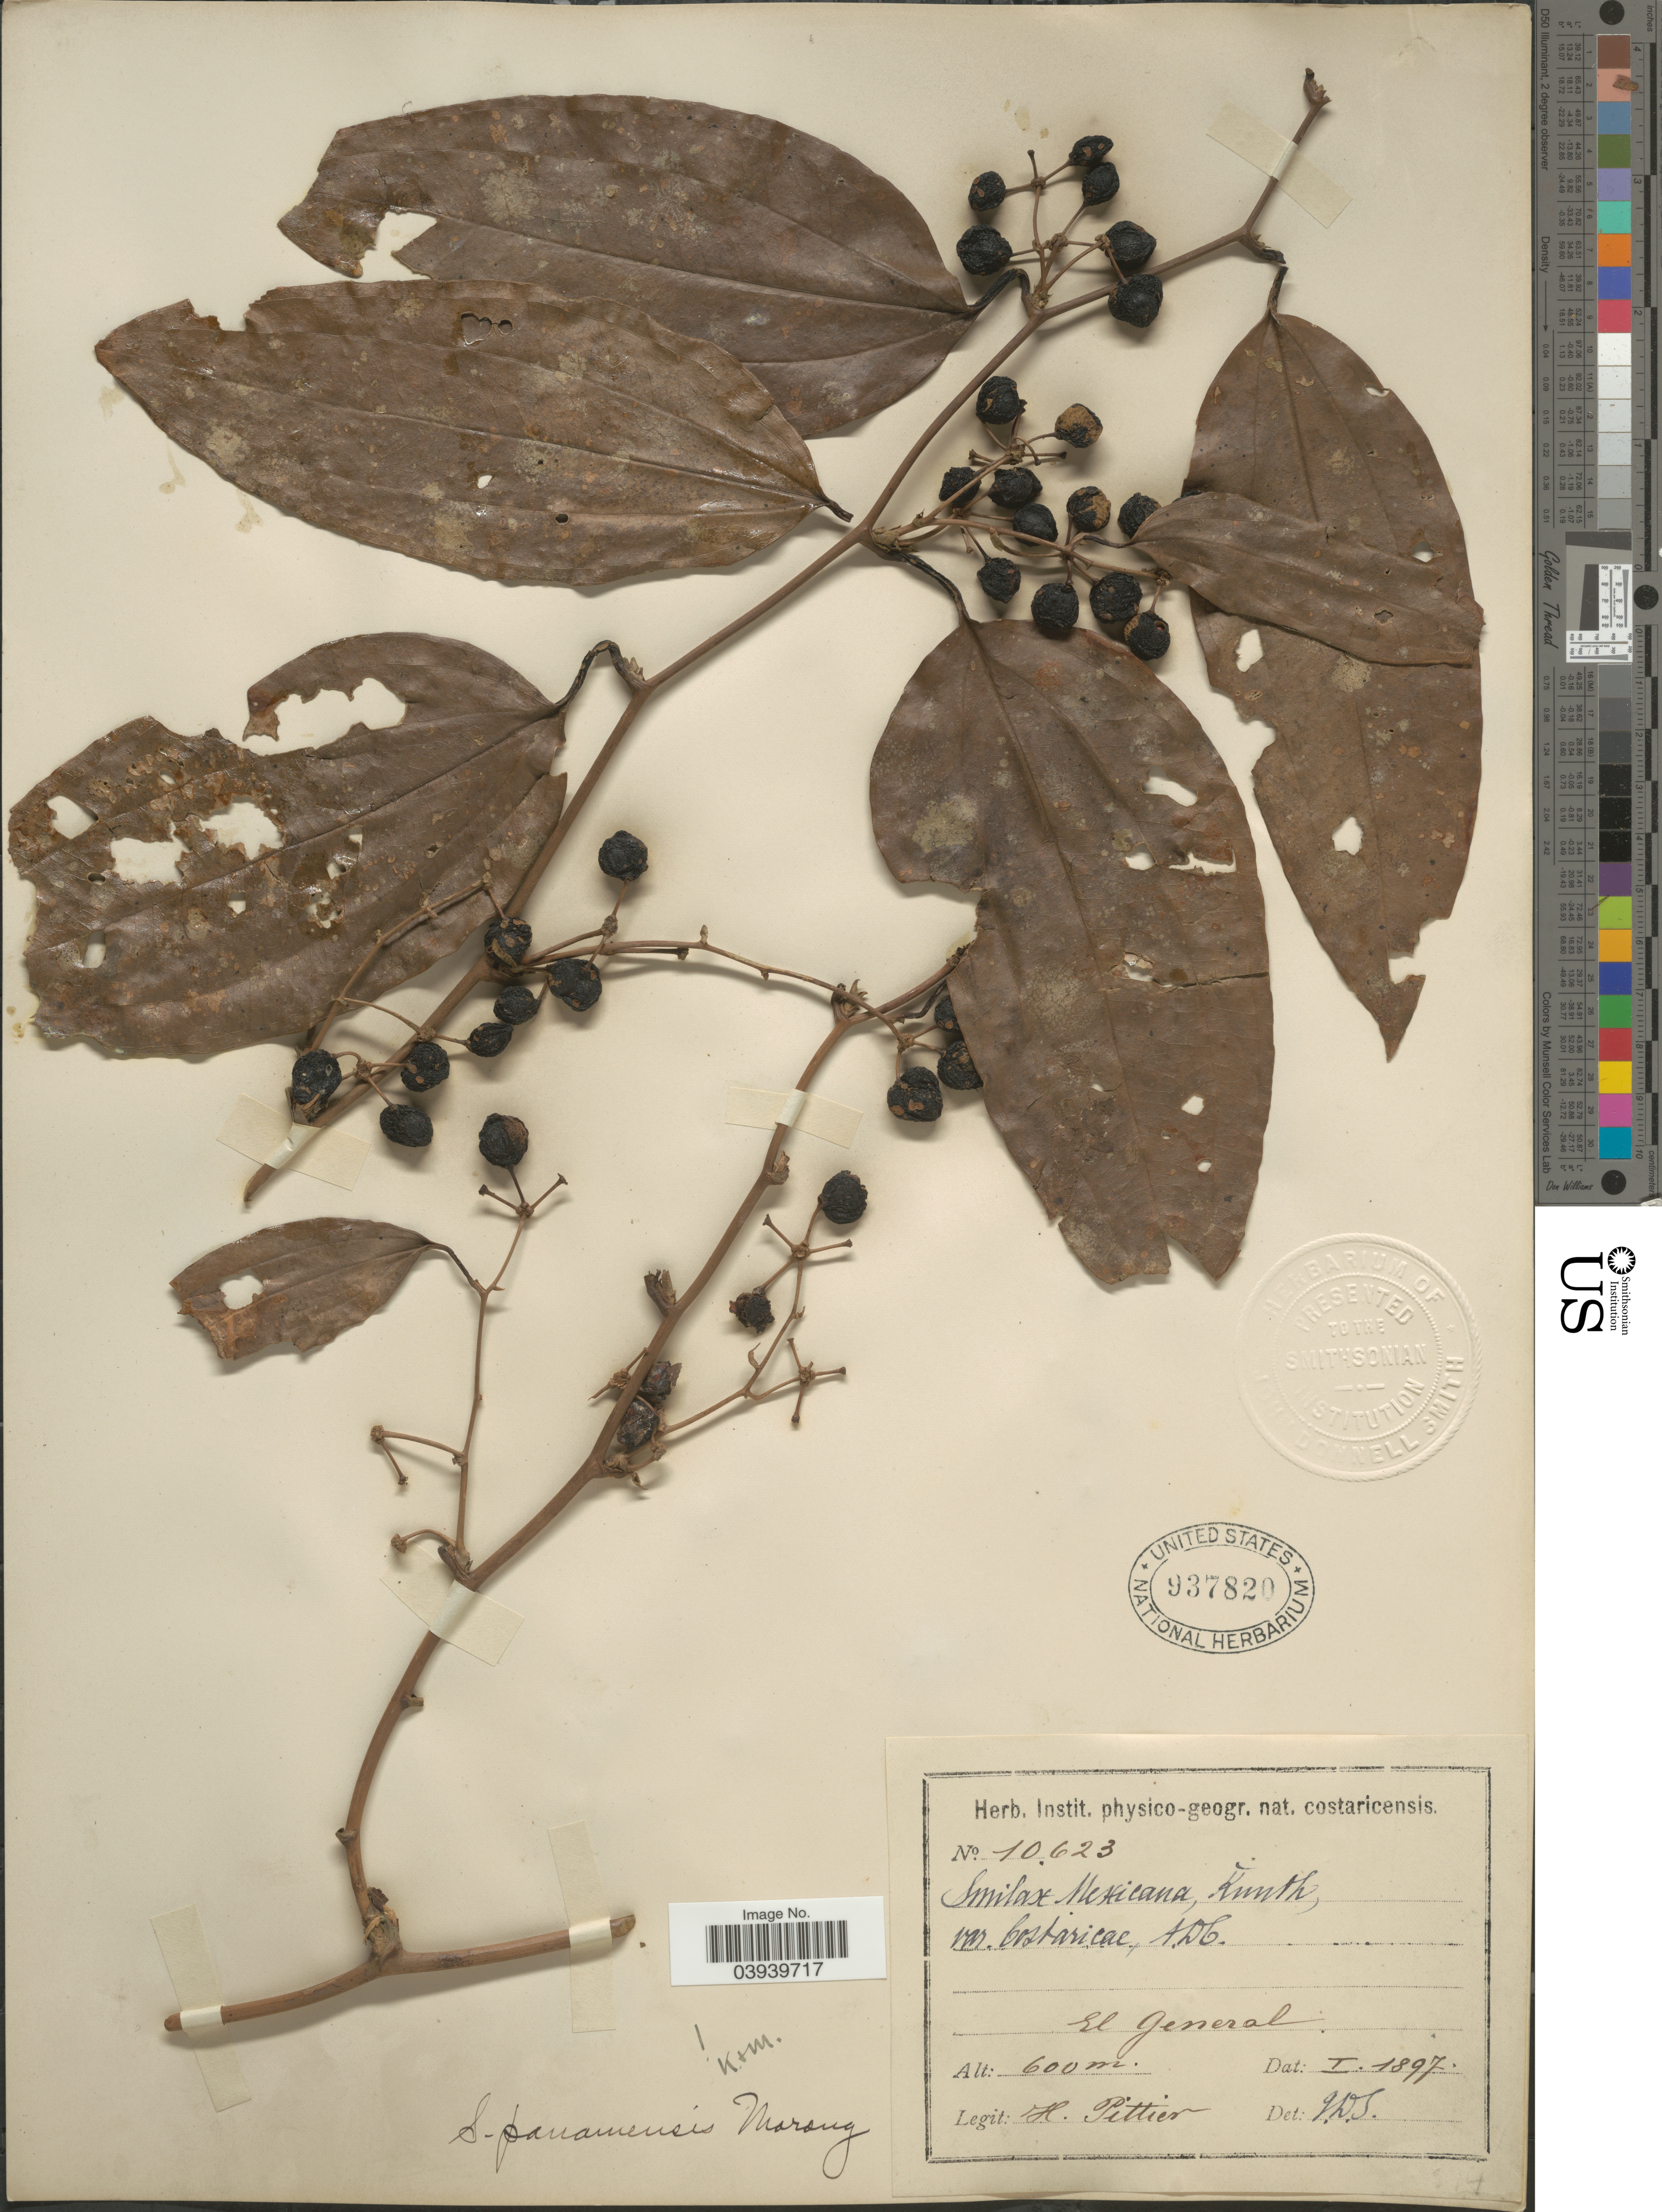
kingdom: Plantae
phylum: Tracheophyta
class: Liliopsida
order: Liliales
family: Smilacaceae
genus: Smilax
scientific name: Smilax panamensis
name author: Morong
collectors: H. F. Pittier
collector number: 10623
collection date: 1897-01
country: Costa Rica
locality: El General.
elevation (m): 600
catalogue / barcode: US 937820